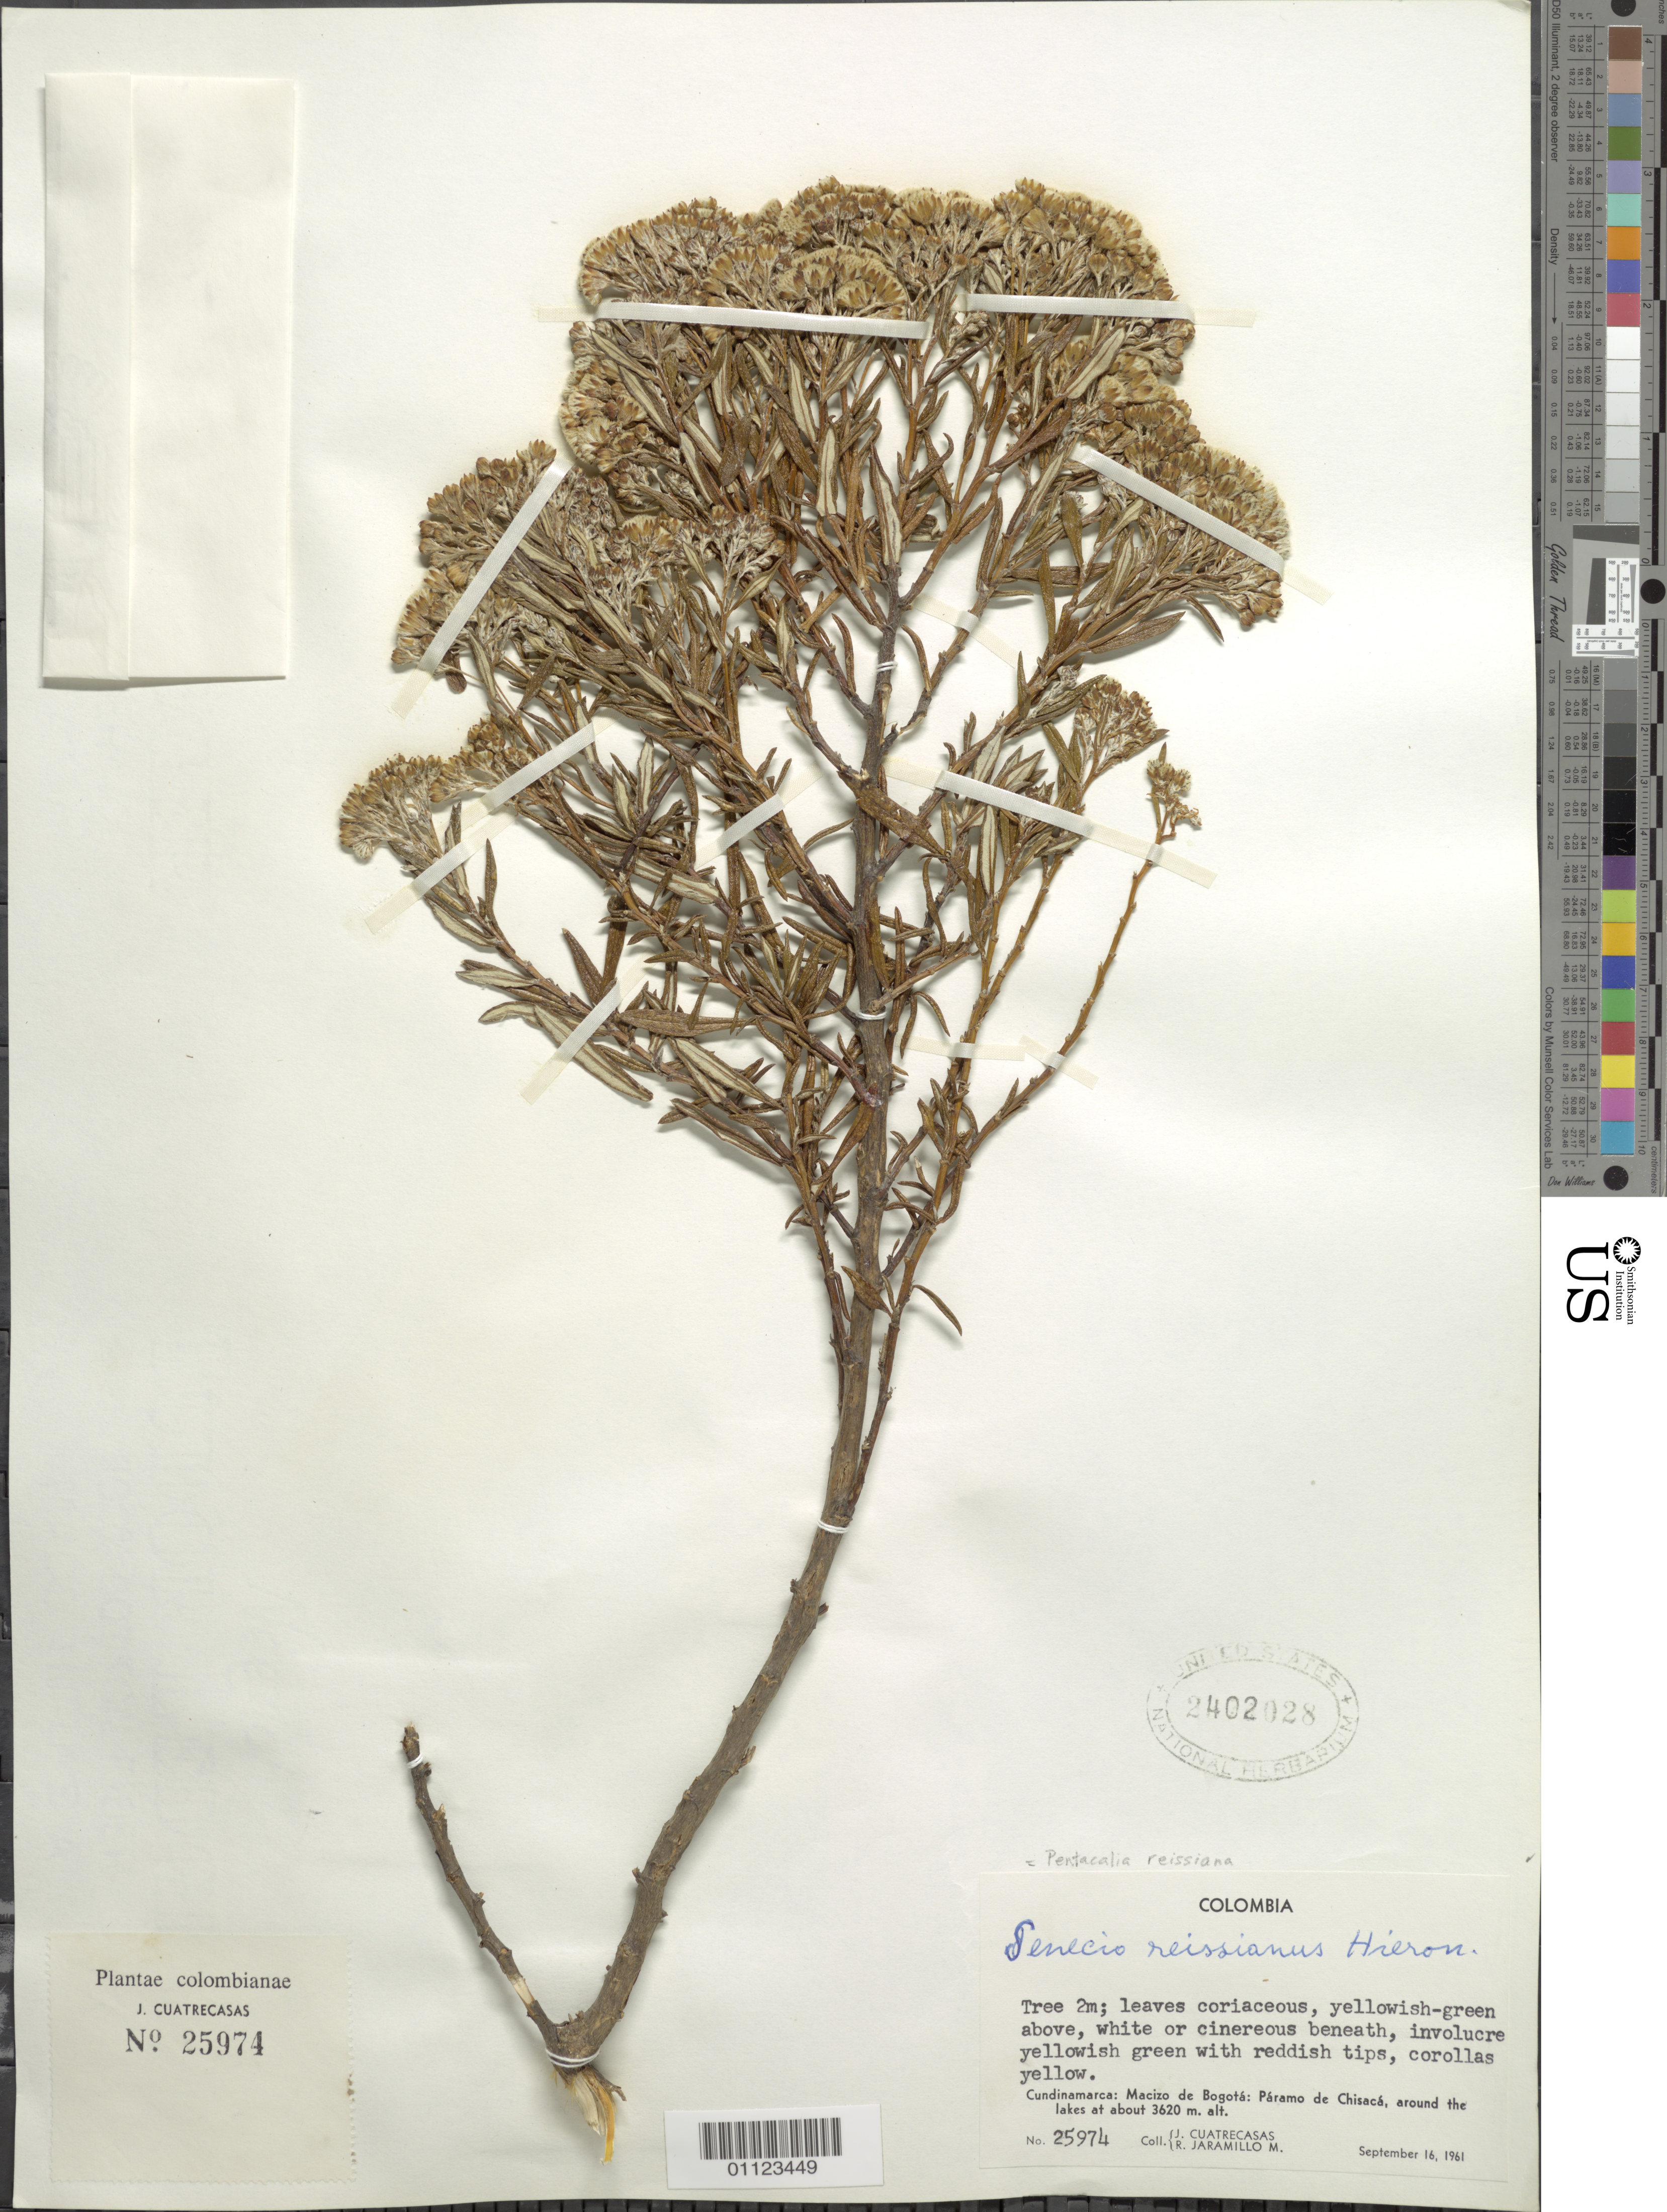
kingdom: Plantae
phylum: Tracheophyta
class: Magnoliopsida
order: Asterales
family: Asteraceae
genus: Pentacalia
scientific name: Pentacalia reissiana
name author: (Hieron.) Cuatrec.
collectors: J. Cuatrecasas & R. Jaramillo M.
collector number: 25974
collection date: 1961-09-16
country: Colombia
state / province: Cundinamarca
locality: Macizo de Bogota: Páramo de Chisacá, around the lakes.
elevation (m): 3620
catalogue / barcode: US 2402028